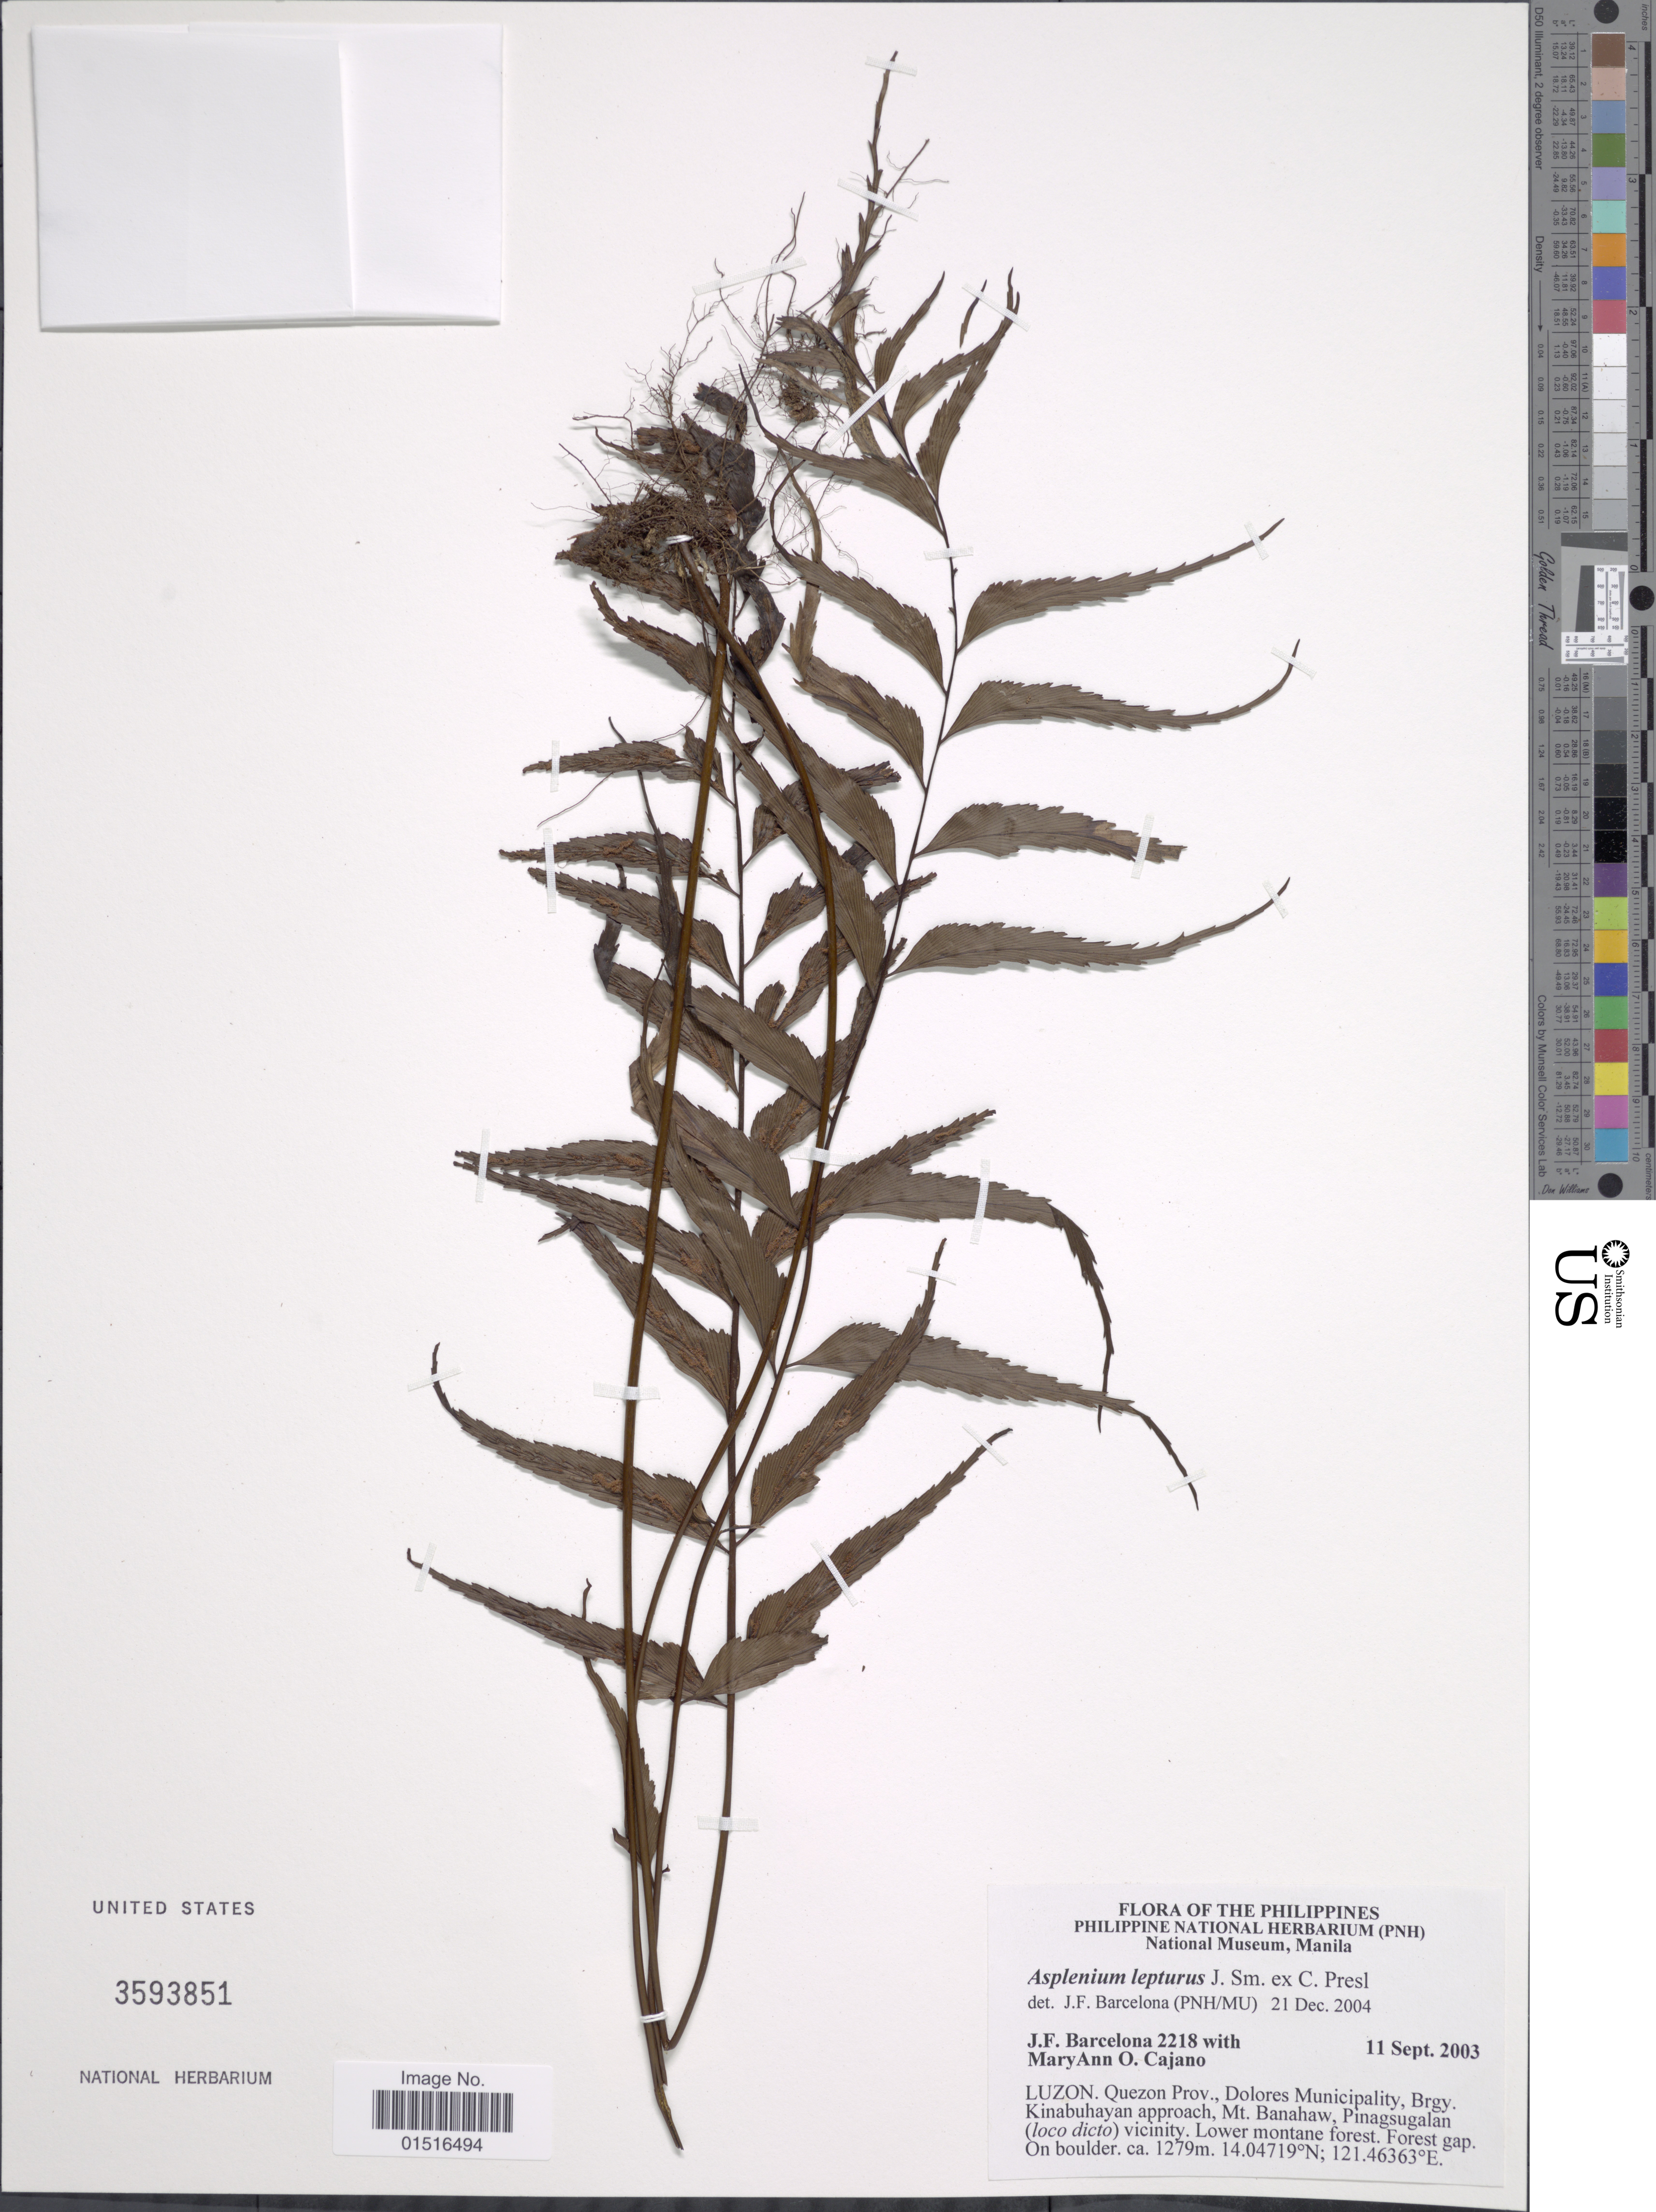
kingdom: Plantae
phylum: Tracheophyta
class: Polypodiopsida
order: Polypodiales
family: Aspleniaceae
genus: Asplenium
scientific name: Asplenium lepturus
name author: J. Sm. ex C. Presl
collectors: J. F. Barcelona & M. Cajano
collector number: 2218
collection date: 2003-09-11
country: Philippines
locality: Luzon, Quezon Prov., Dolores Municipality, Brgy. Kinabuhayan approach, Mt. Banahaw, Pinagsugalan (loco dicto0 vicinity, Lower montane forest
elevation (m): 1279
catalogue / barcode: US 3593851